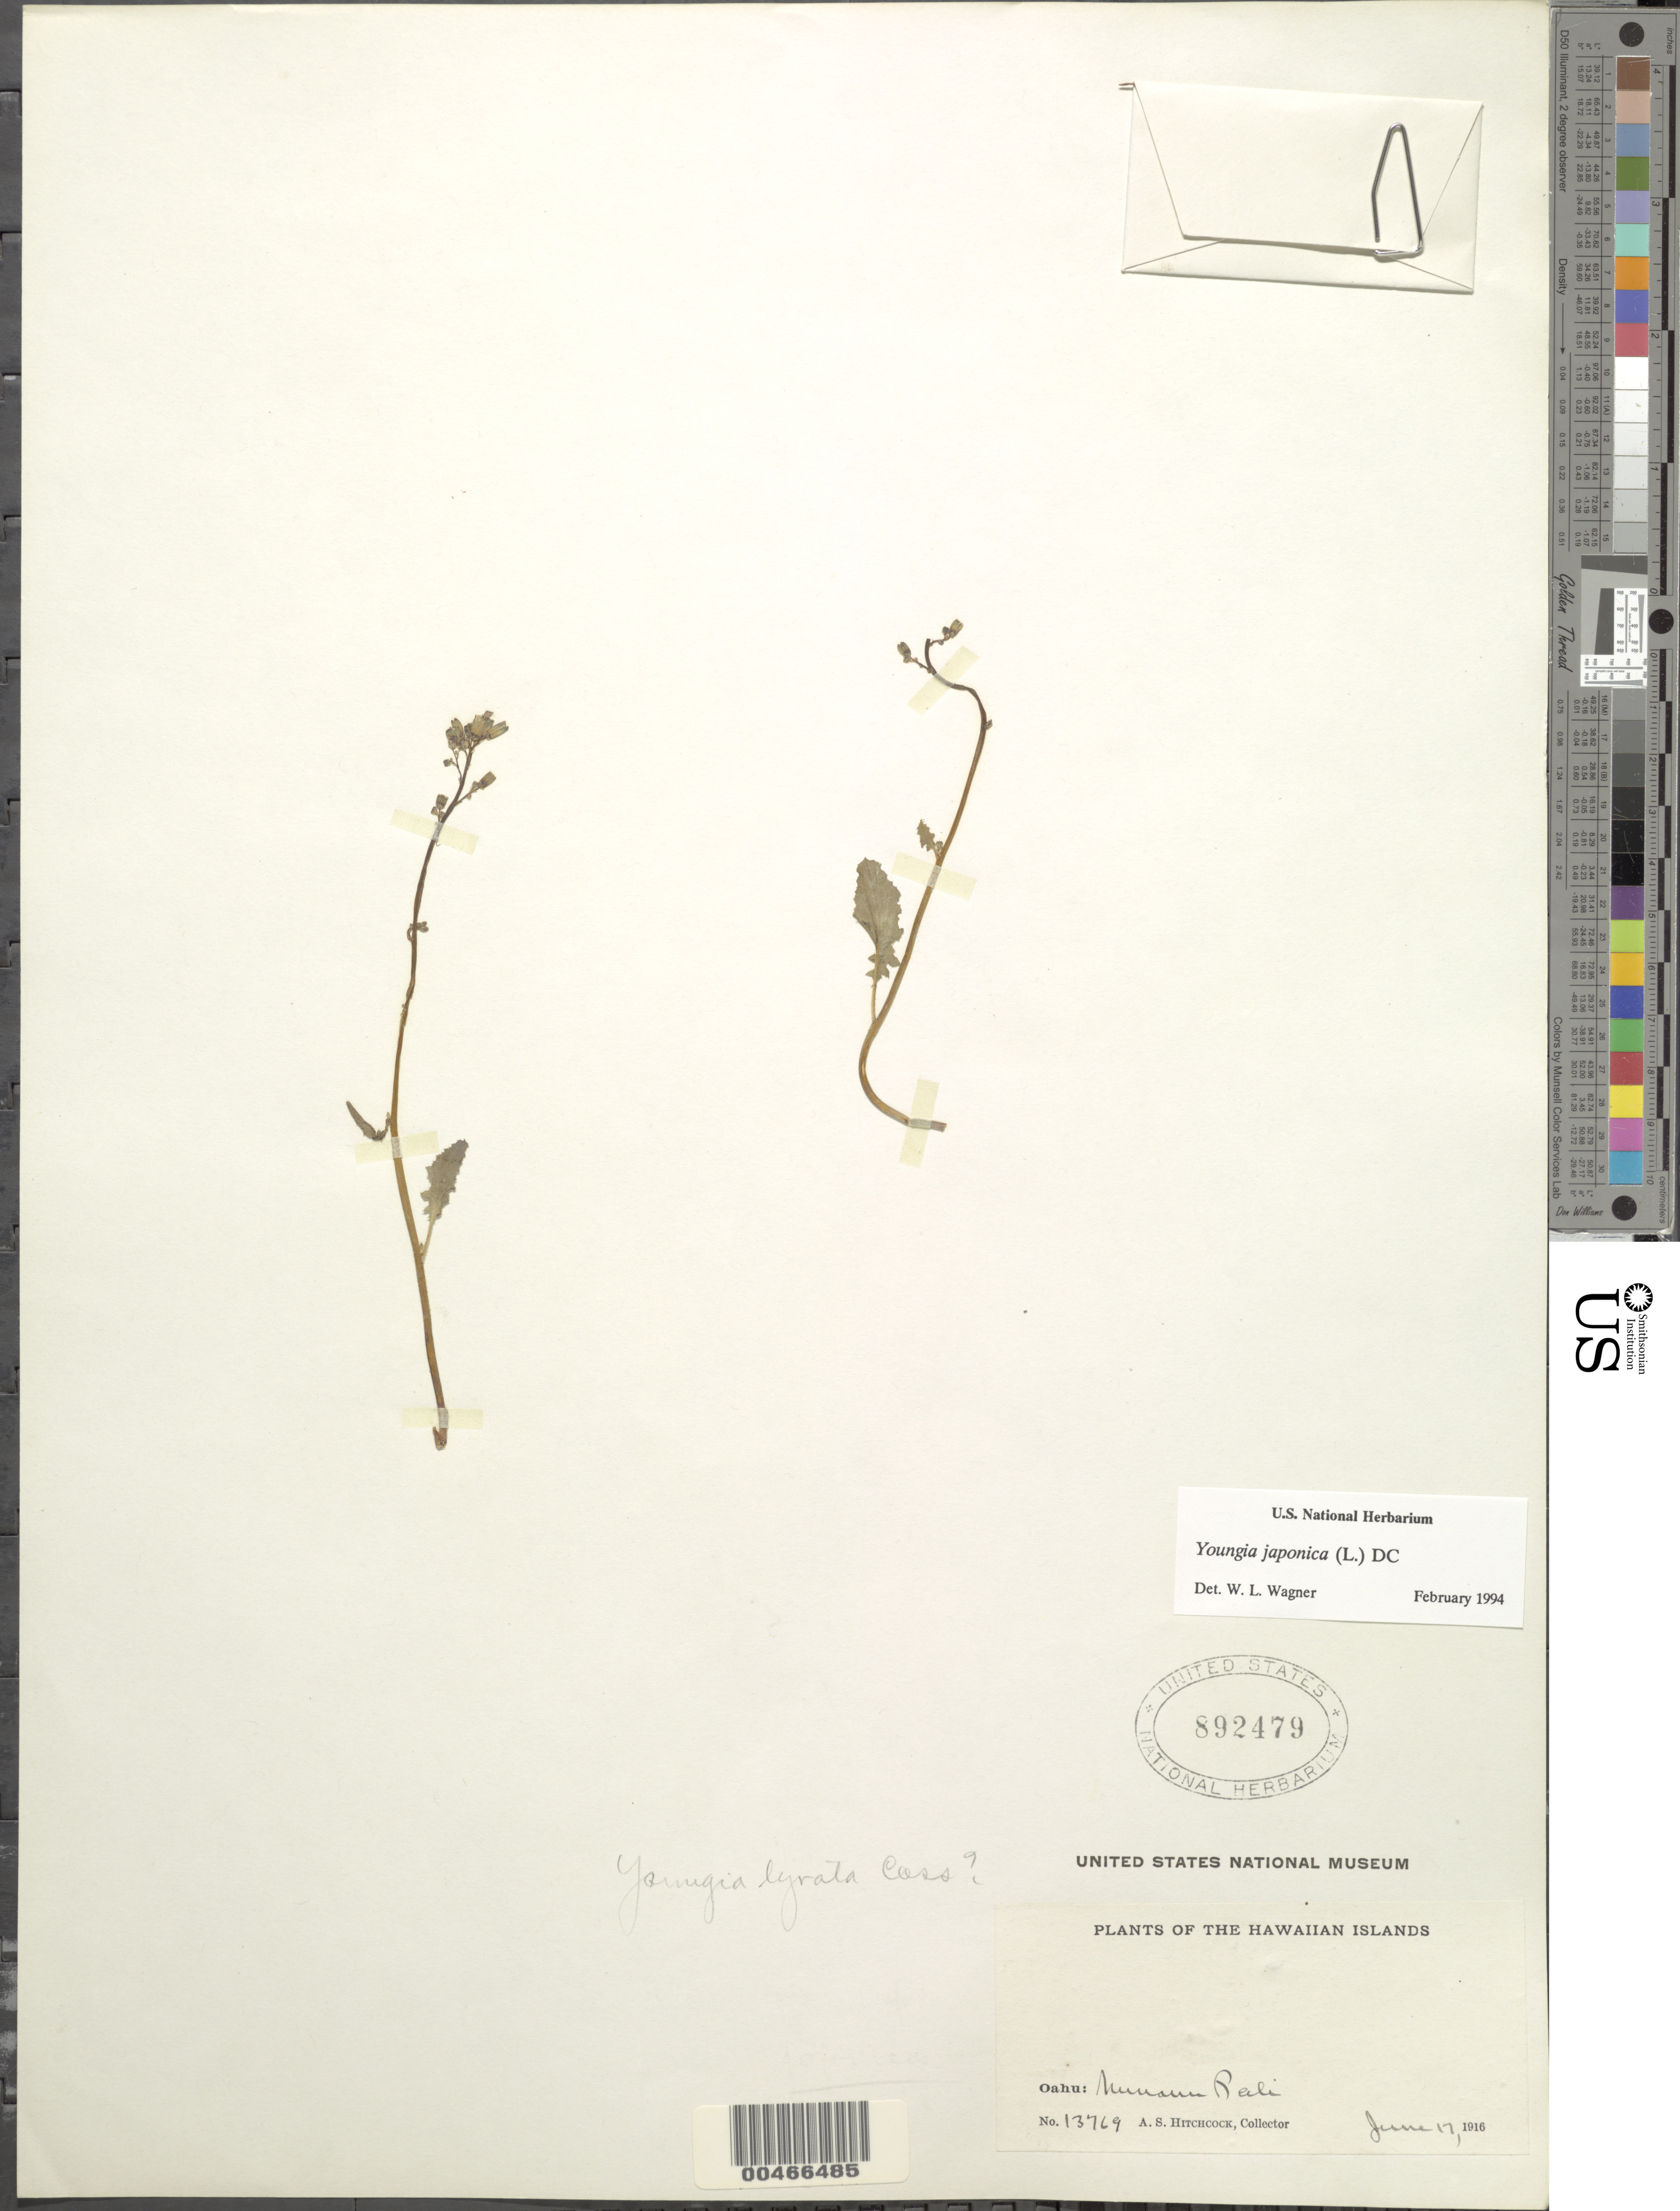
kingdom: Plantae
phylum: Tracheophyta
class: Magnoliopsida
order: Asterales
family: Asteraceae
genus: Youngia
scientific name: Youngia japonica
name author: (L.) DC.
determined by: Wagner, W. L., (BOT), Smithsonian Institution - National Museum of Natural History (UNITED STATES)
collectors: A. S. Hitchcock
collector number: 13769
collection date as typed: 17 Jun 1916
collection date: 1916-06-17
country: United States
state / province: Hawaii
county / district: Honolulu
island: Oahu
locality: Nuuanu Pali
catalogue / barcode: US 892479